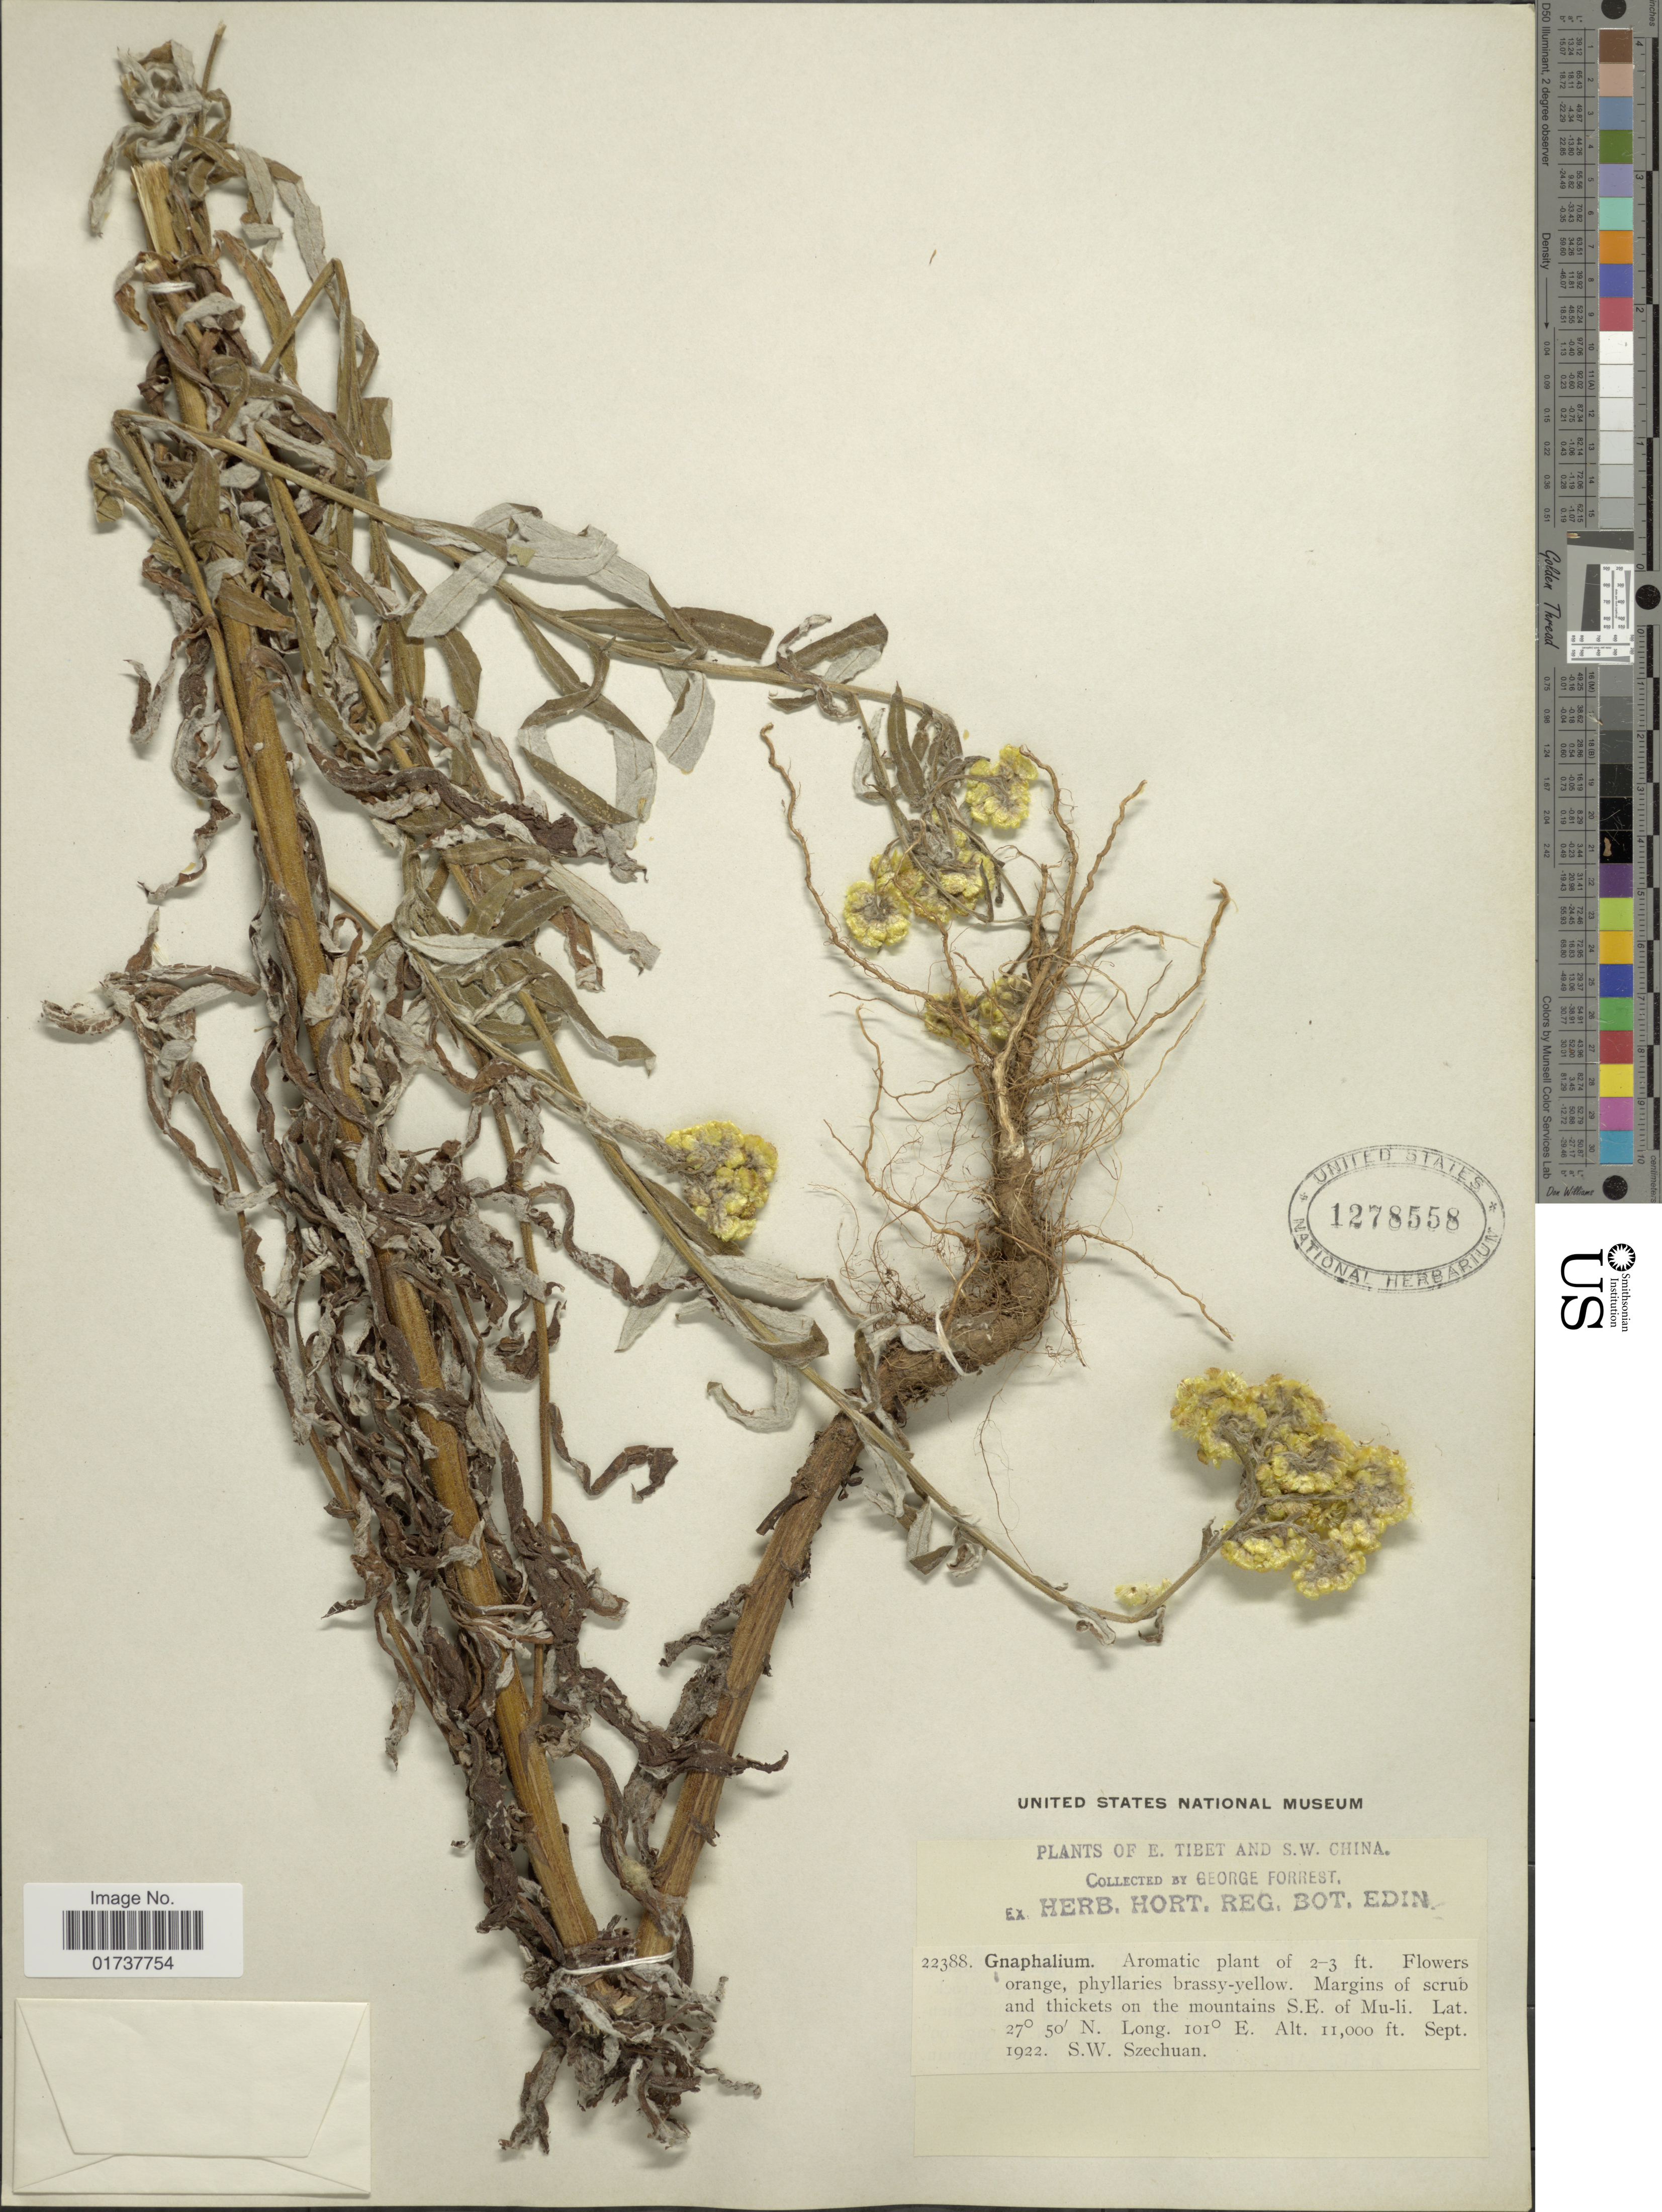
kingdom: Plantae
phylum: Tracheophyta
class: Magnoliopsida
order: Asterales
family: Asteraceae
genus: Gnaphalium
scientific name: Gnaphalium sp.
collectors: G. Forrest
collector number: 22388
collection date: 1922-09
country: China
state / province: Xizang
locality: E. Tibet and S.W. China, SE of Mu-li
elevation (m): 3353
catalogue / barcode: US 1278558